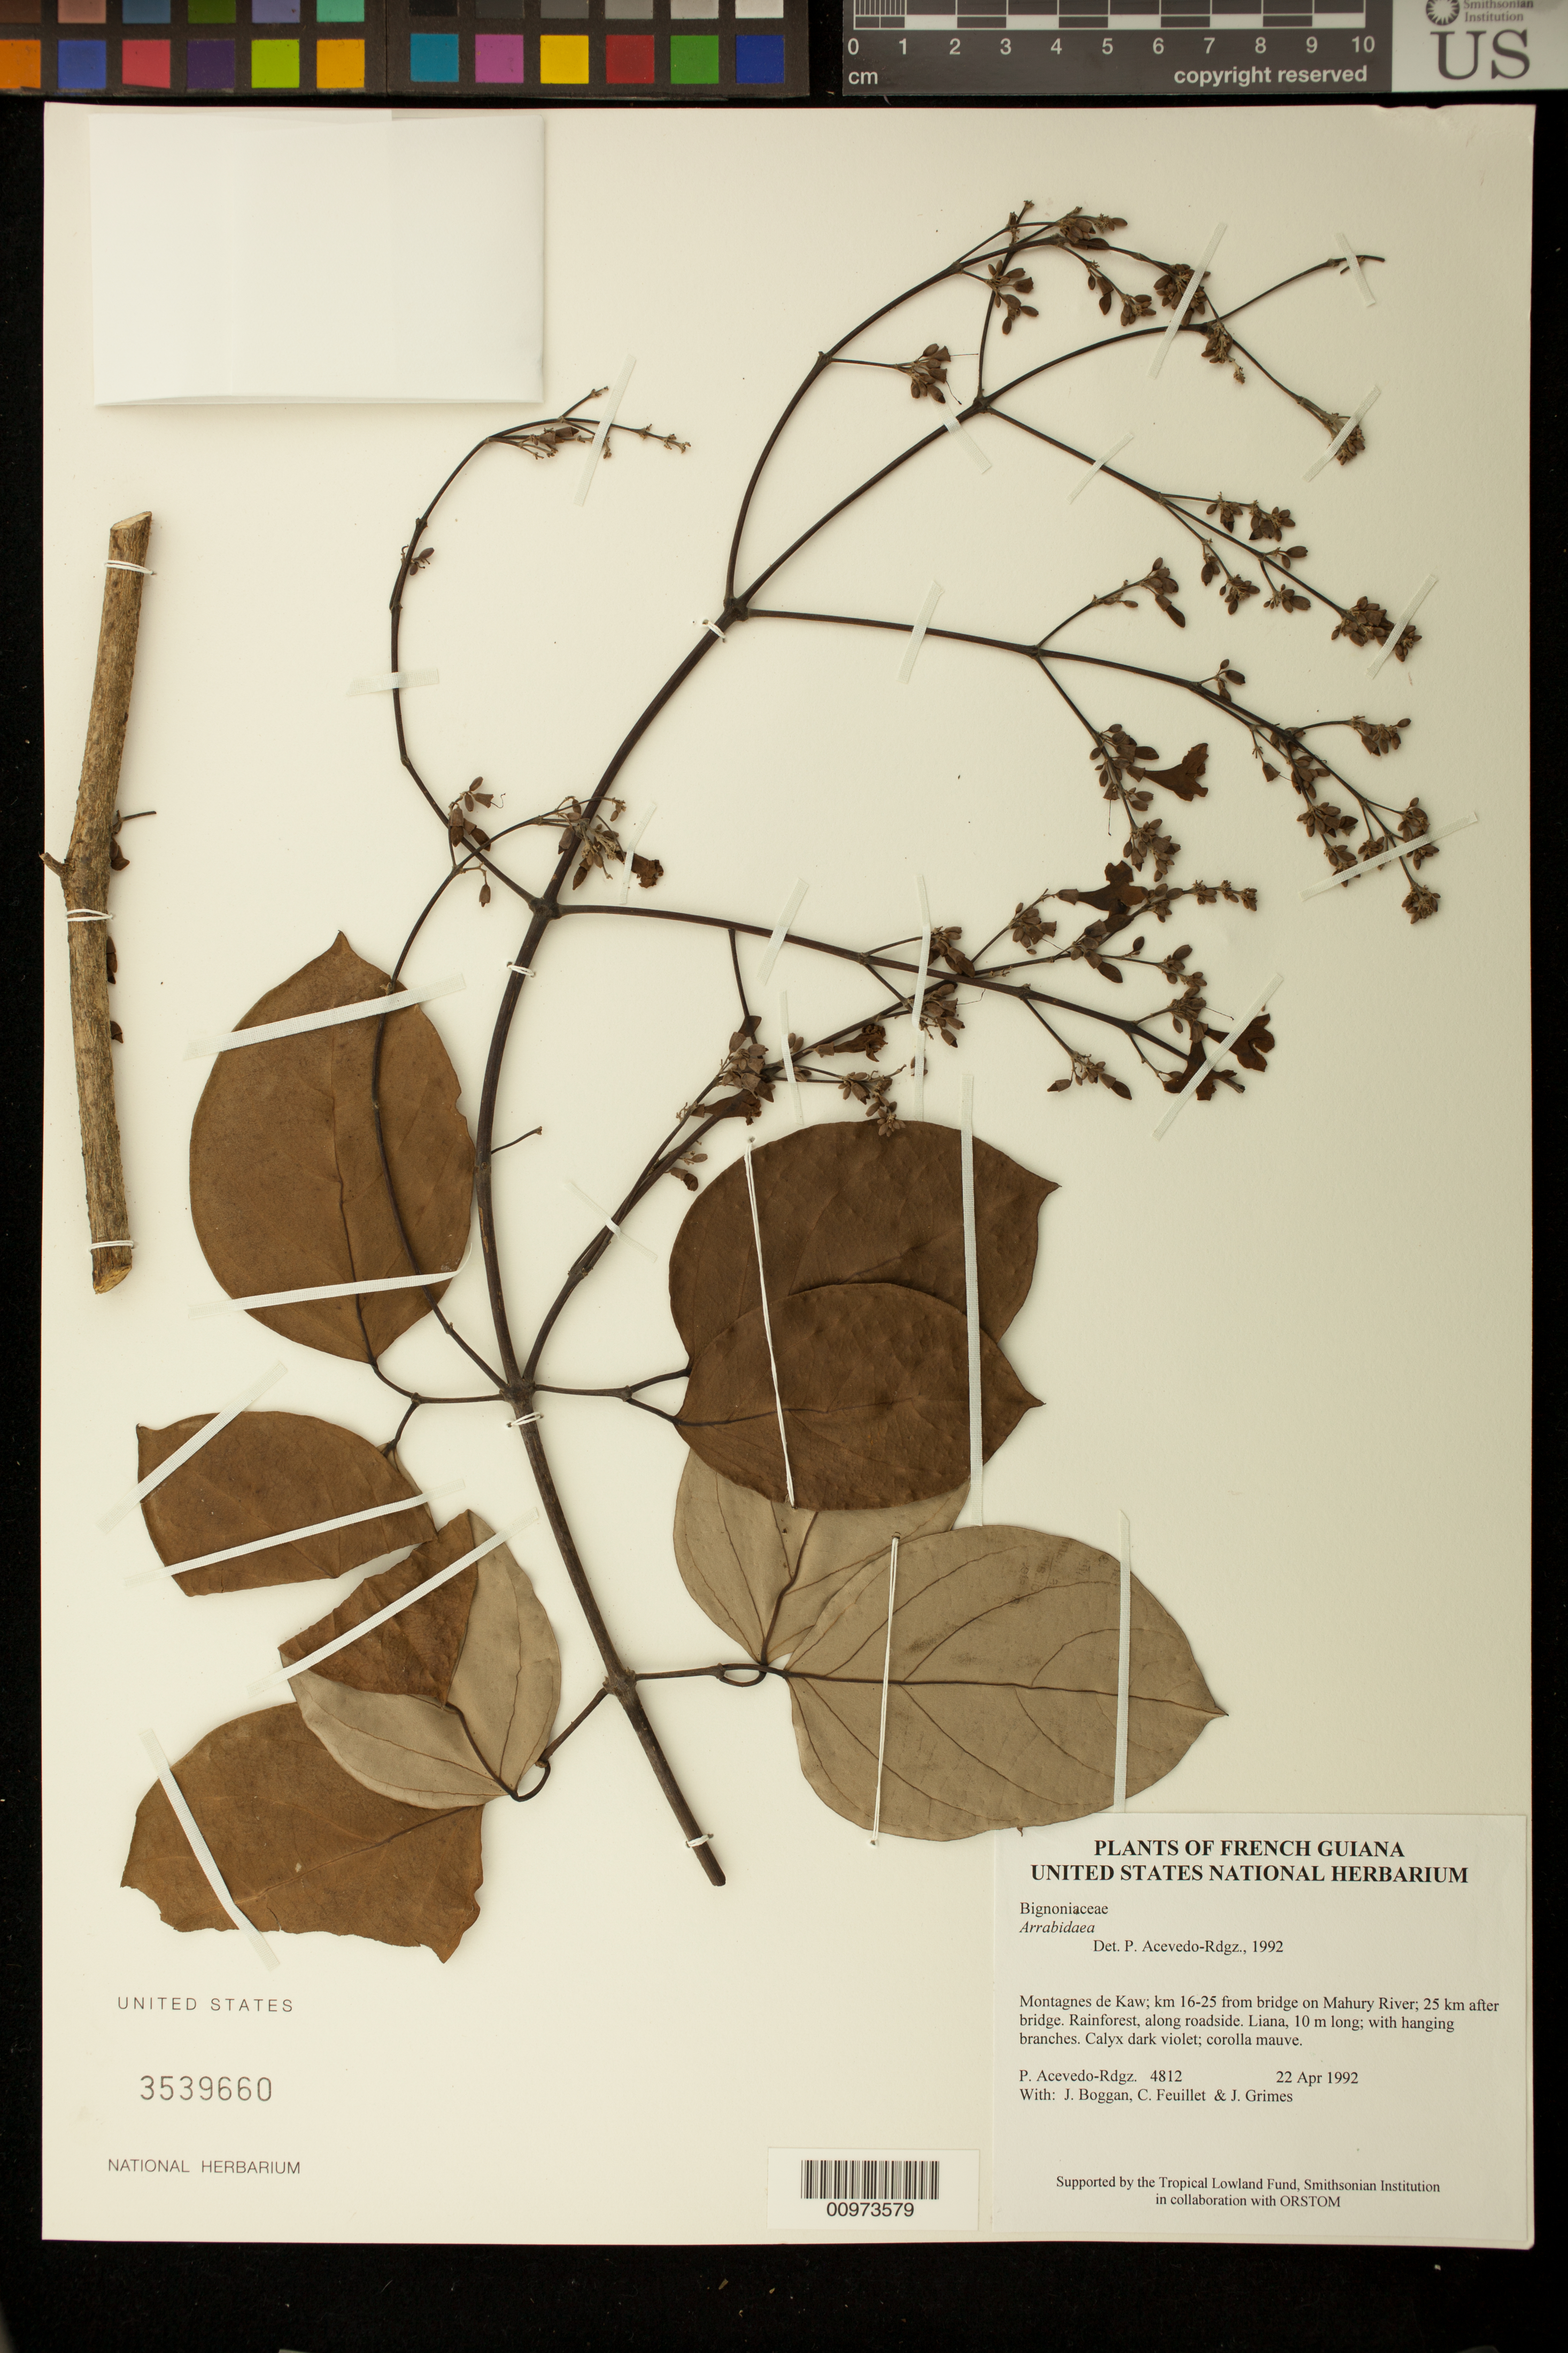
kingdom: Plantae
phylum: Tracheophyta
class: Magnoliopsida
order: Lamiales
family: Bignoniaceae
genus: Fridericia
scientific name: Fridericia trailii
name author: (Sprague) L.G. Lohmann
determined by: Strong, M. T., (US), Smithsonian Institution - National Museum of Natural History (UNITED STATES)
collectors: P. Acevedo-Rodr., J. K. Boggan, C. Feuillet & J. Grimes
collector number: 4812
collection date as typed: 22 Apr 1992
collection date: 1992-04-22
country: French Guiana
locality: Montagnes de Kaw; km 16-25 from bridge on Mahury River; 25 km after bridge.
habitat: Rainforest, along roadside.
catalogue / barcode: US 3539660